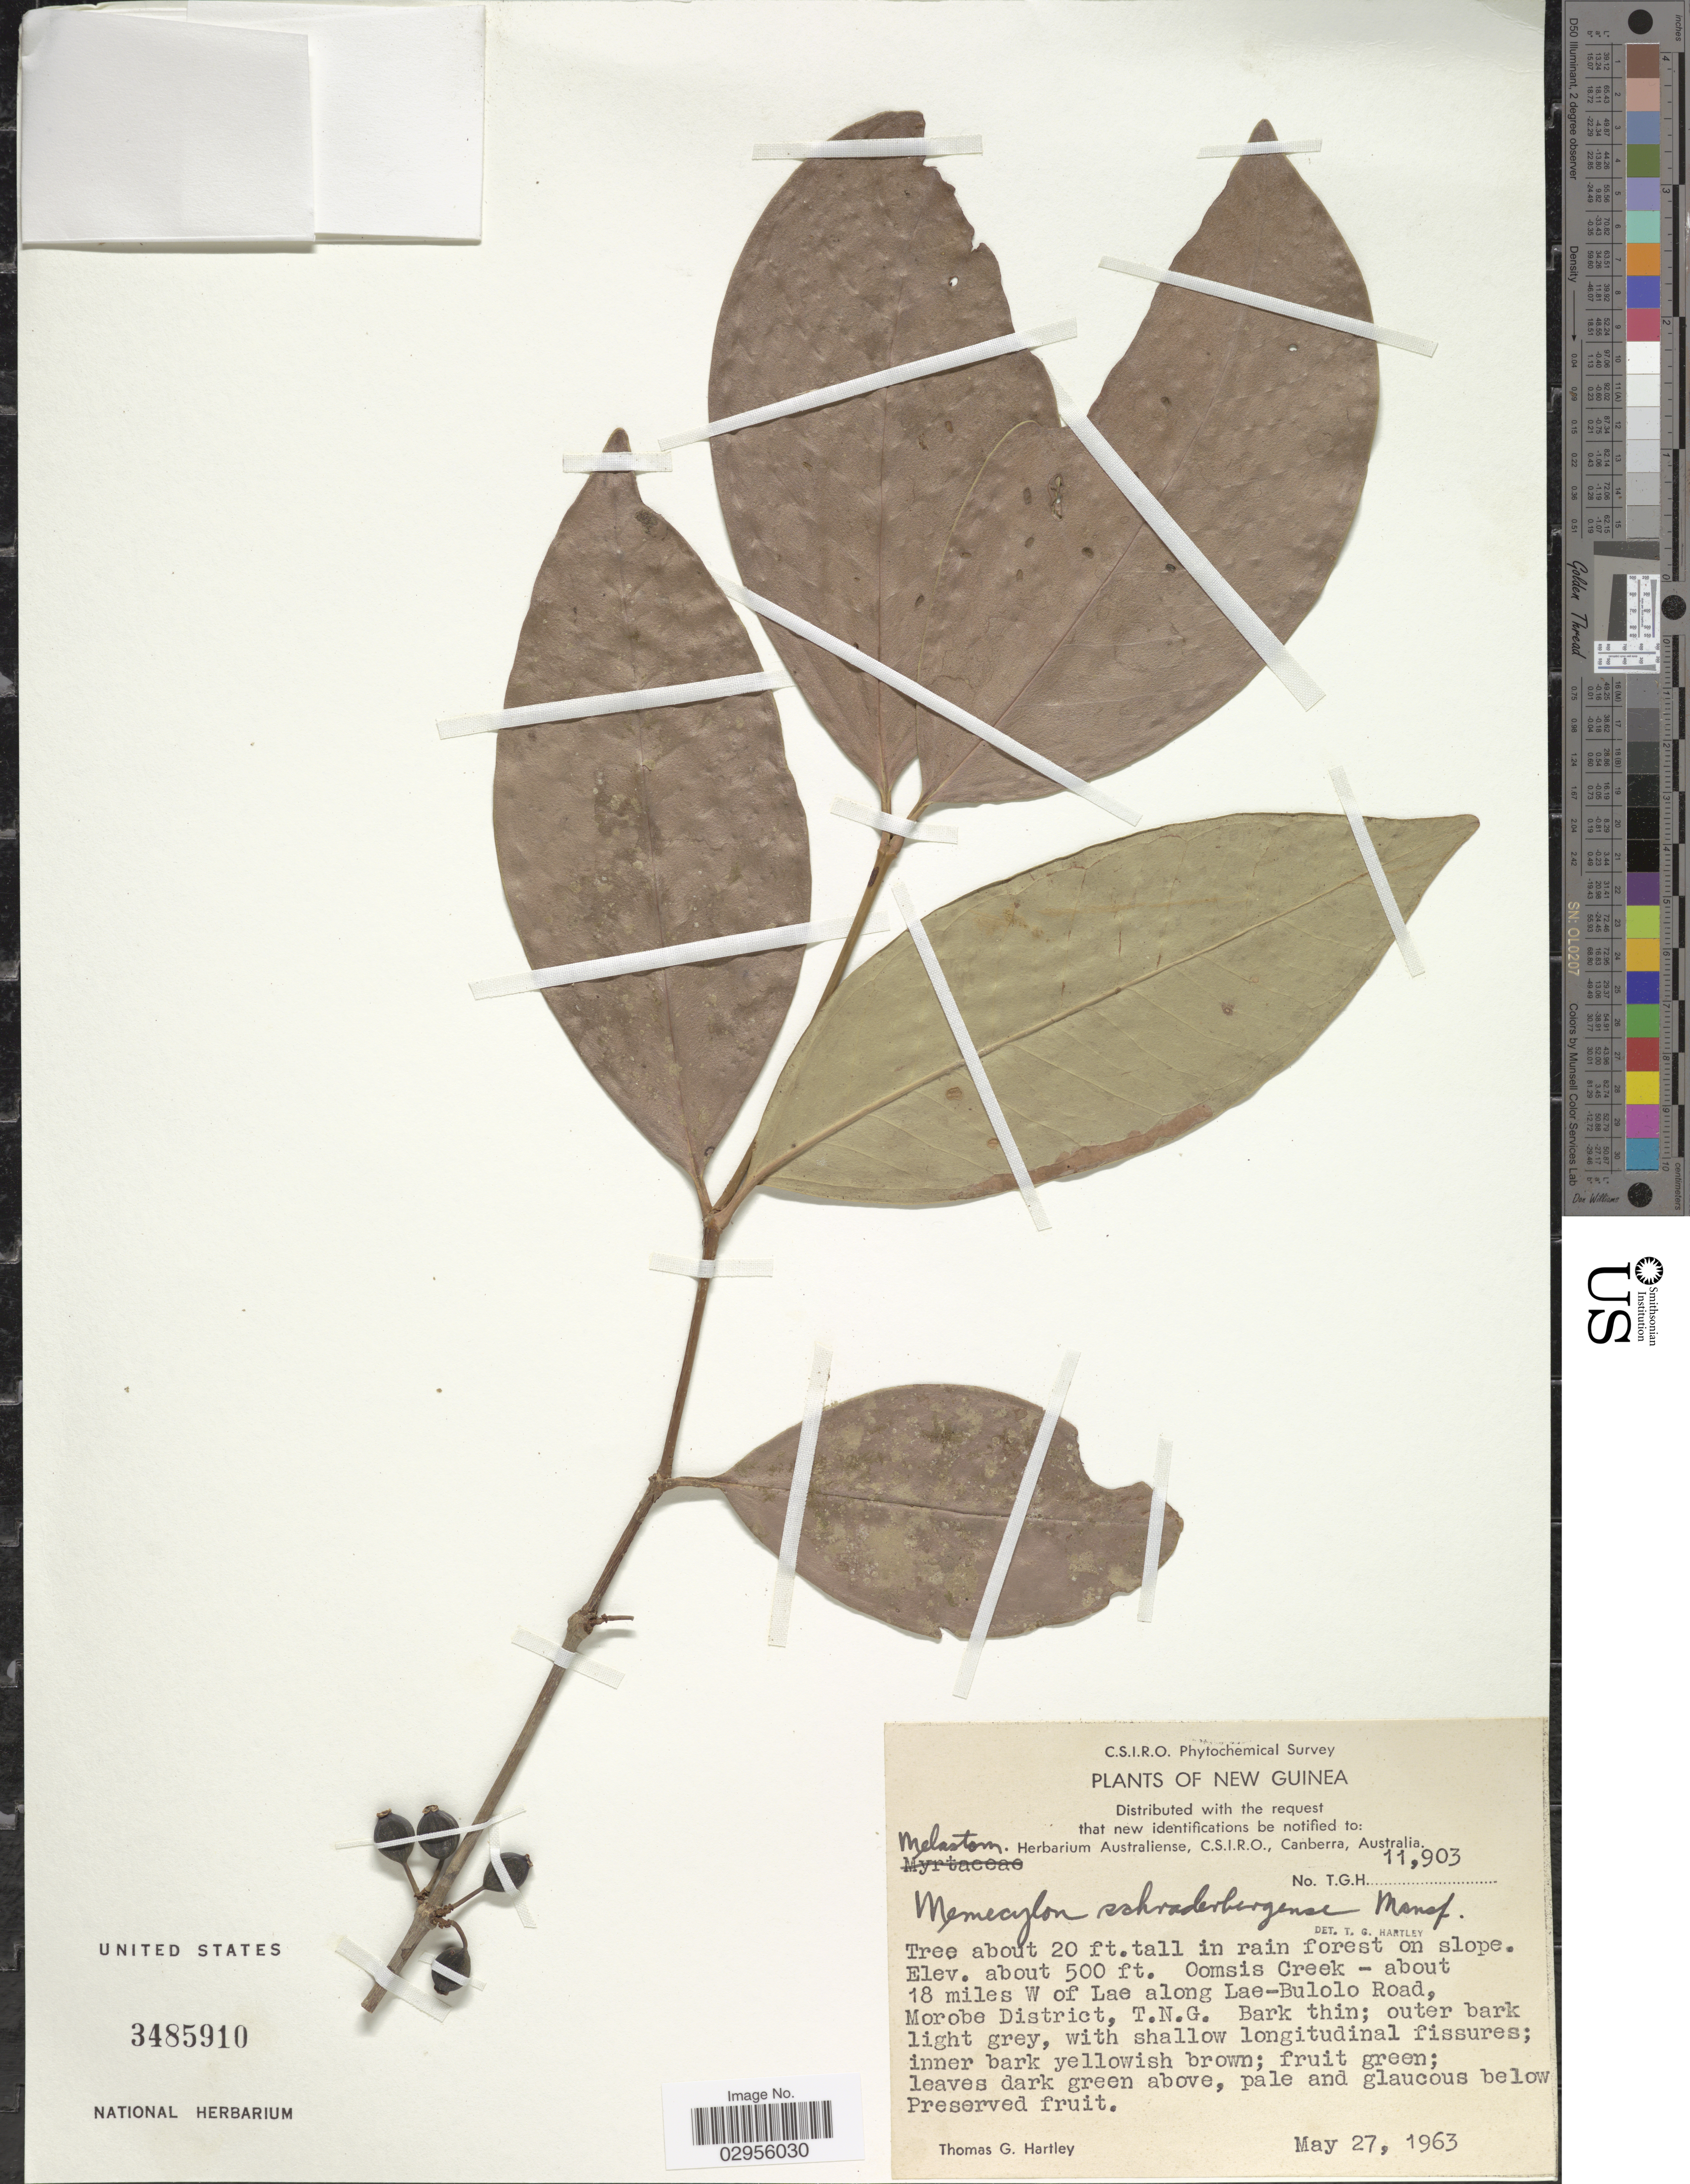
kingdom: Plantae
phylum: Tracheophyta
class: Magnoliopsida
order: Myrtales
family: Melastomataceae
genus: Memecylon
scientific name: Memecylon schraderbergense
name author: Mansf.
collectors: T. G. Hartley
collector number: T.G.H.11903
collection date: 1963-05-27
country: Papua New Guinea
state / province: Morobe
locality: Oomsis Creek - about 18 miles W of Lae along Lae-Bulolo Road, Morobe District, T.N.G.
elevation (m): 152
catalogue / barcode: US 3485910